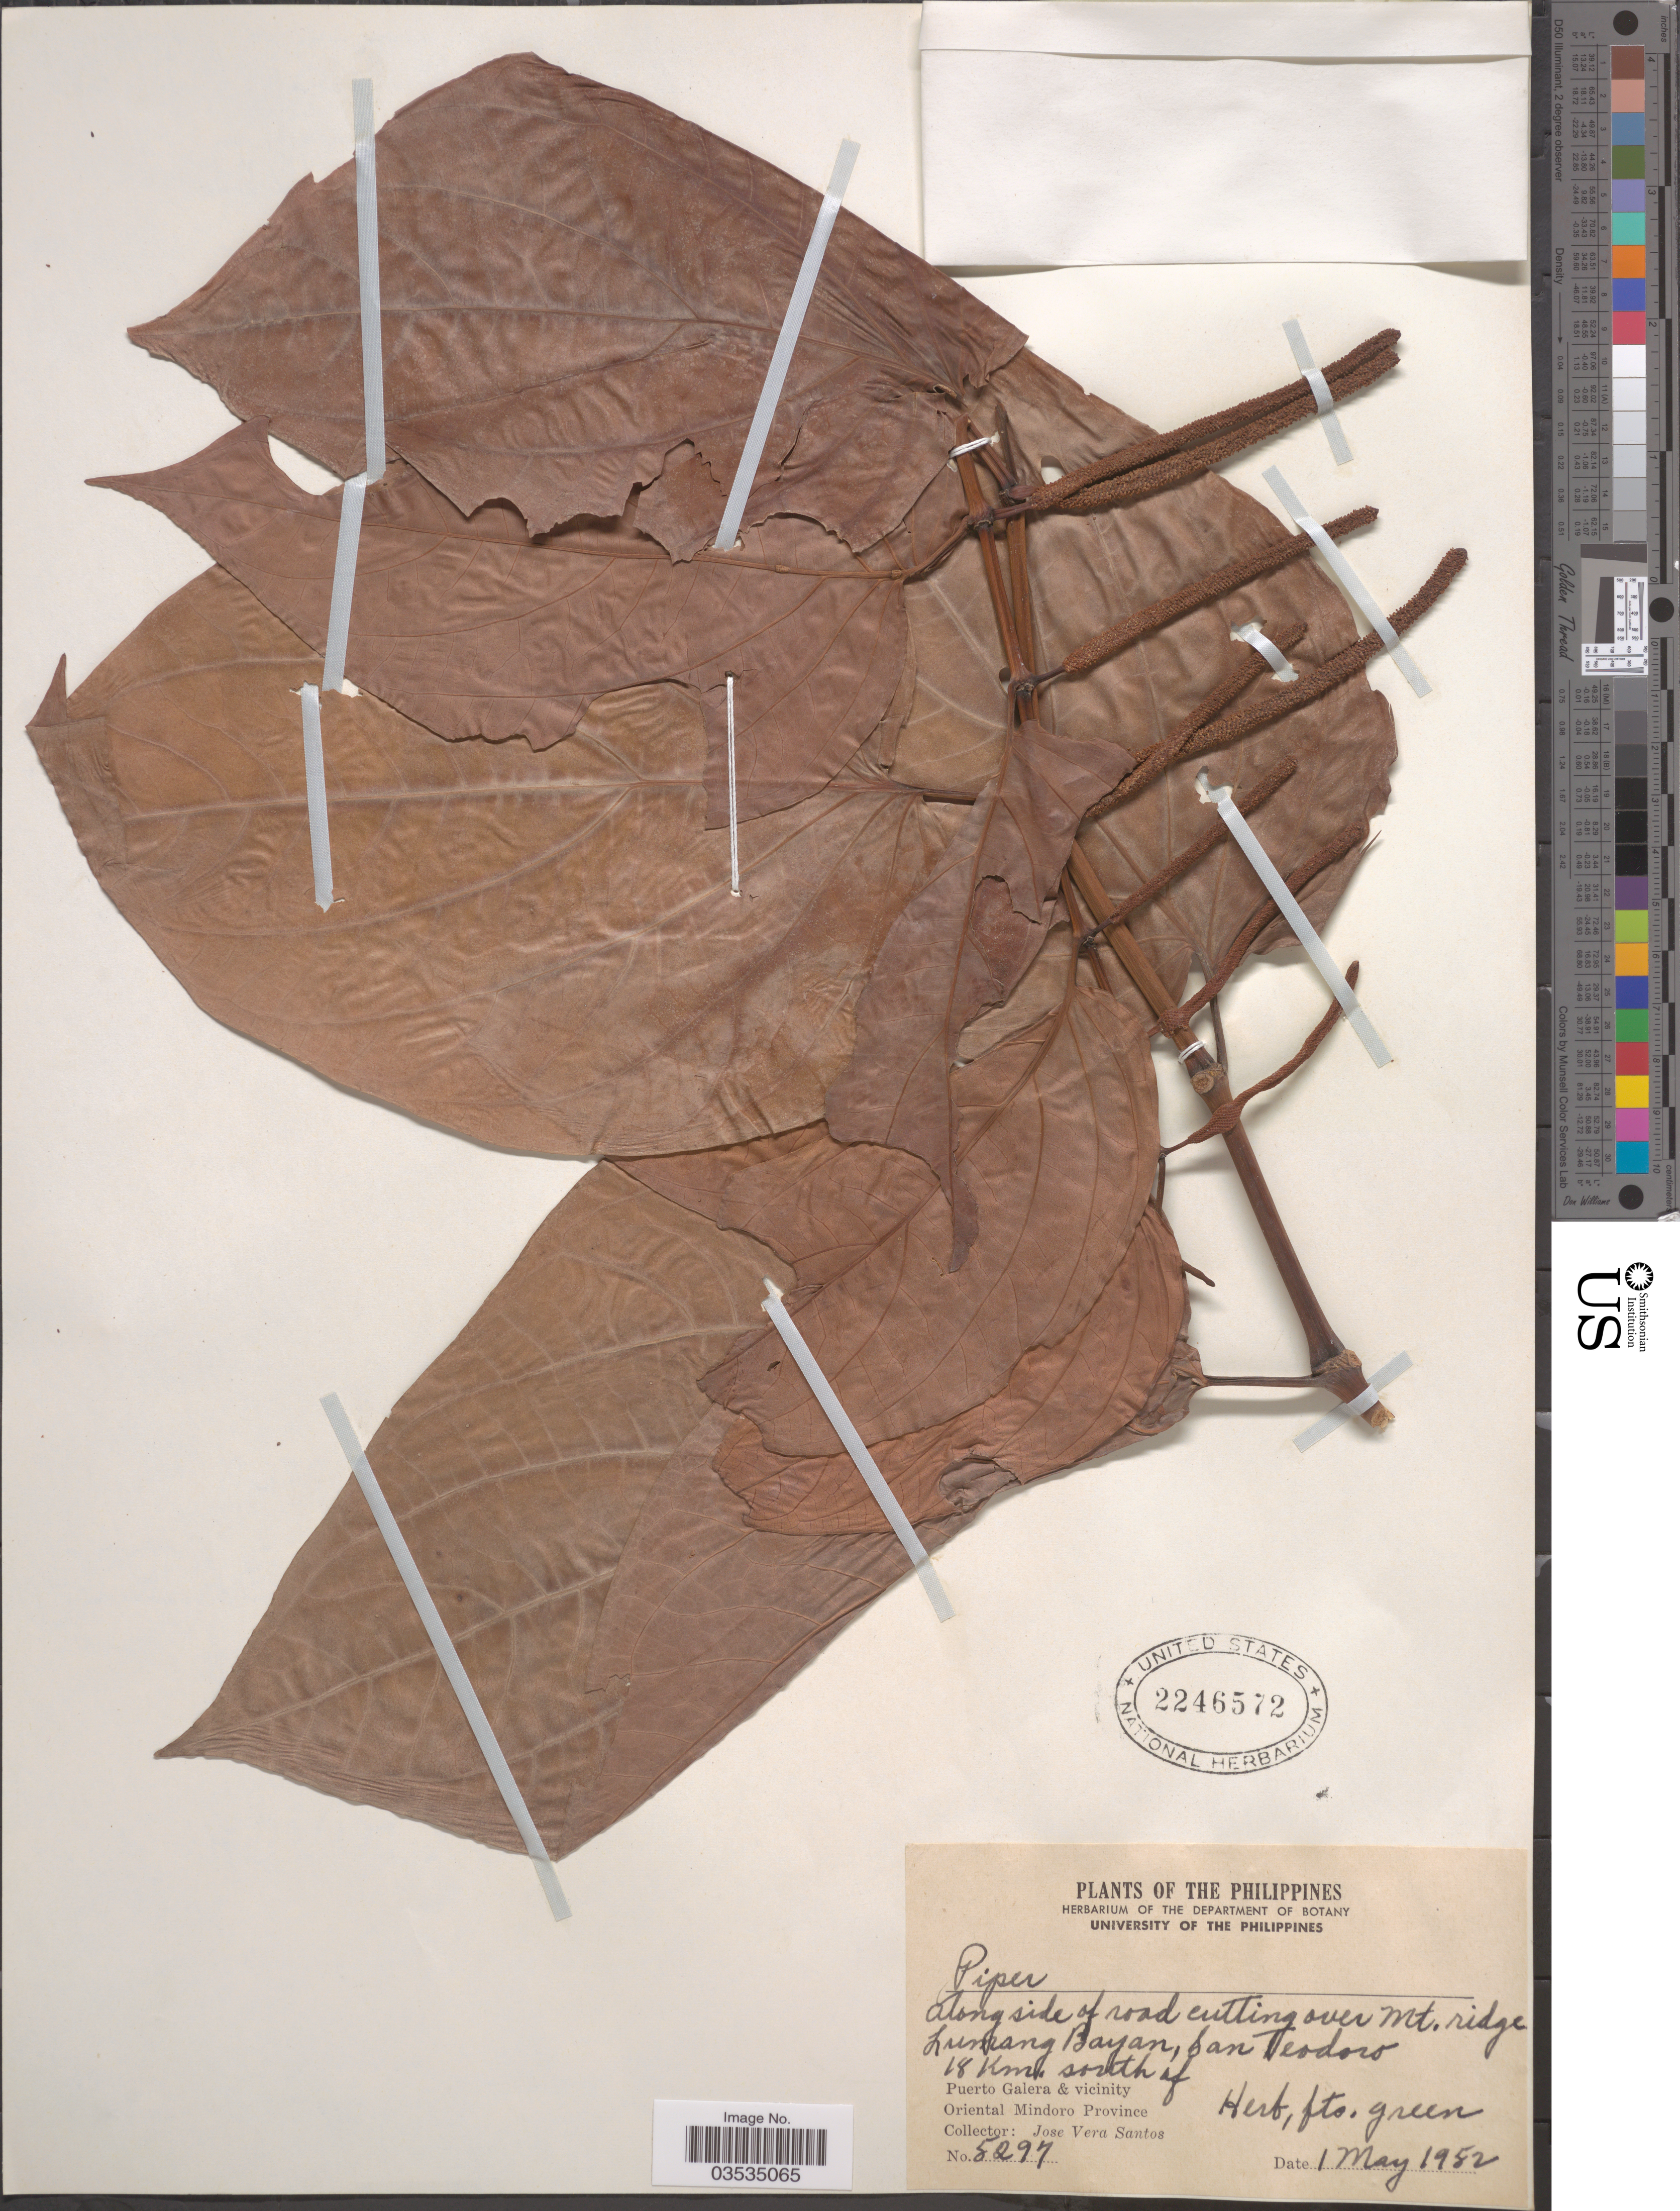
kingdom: Plantae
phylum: Tracheophyta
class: Magnoliopsida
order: Piperales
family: Piperaceae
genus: Piper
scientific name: Piper sp.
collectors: J. V. Santos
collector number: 5297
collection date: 1952-05-01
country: Philippines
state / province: Mimaropa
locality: Along side of road cutting over Mt. ridge Lumang Bayan, San Teodoro 18 Km. south of Puerto Galera & vicinity Oriental Mindoro Province.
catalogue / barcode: US 2246572